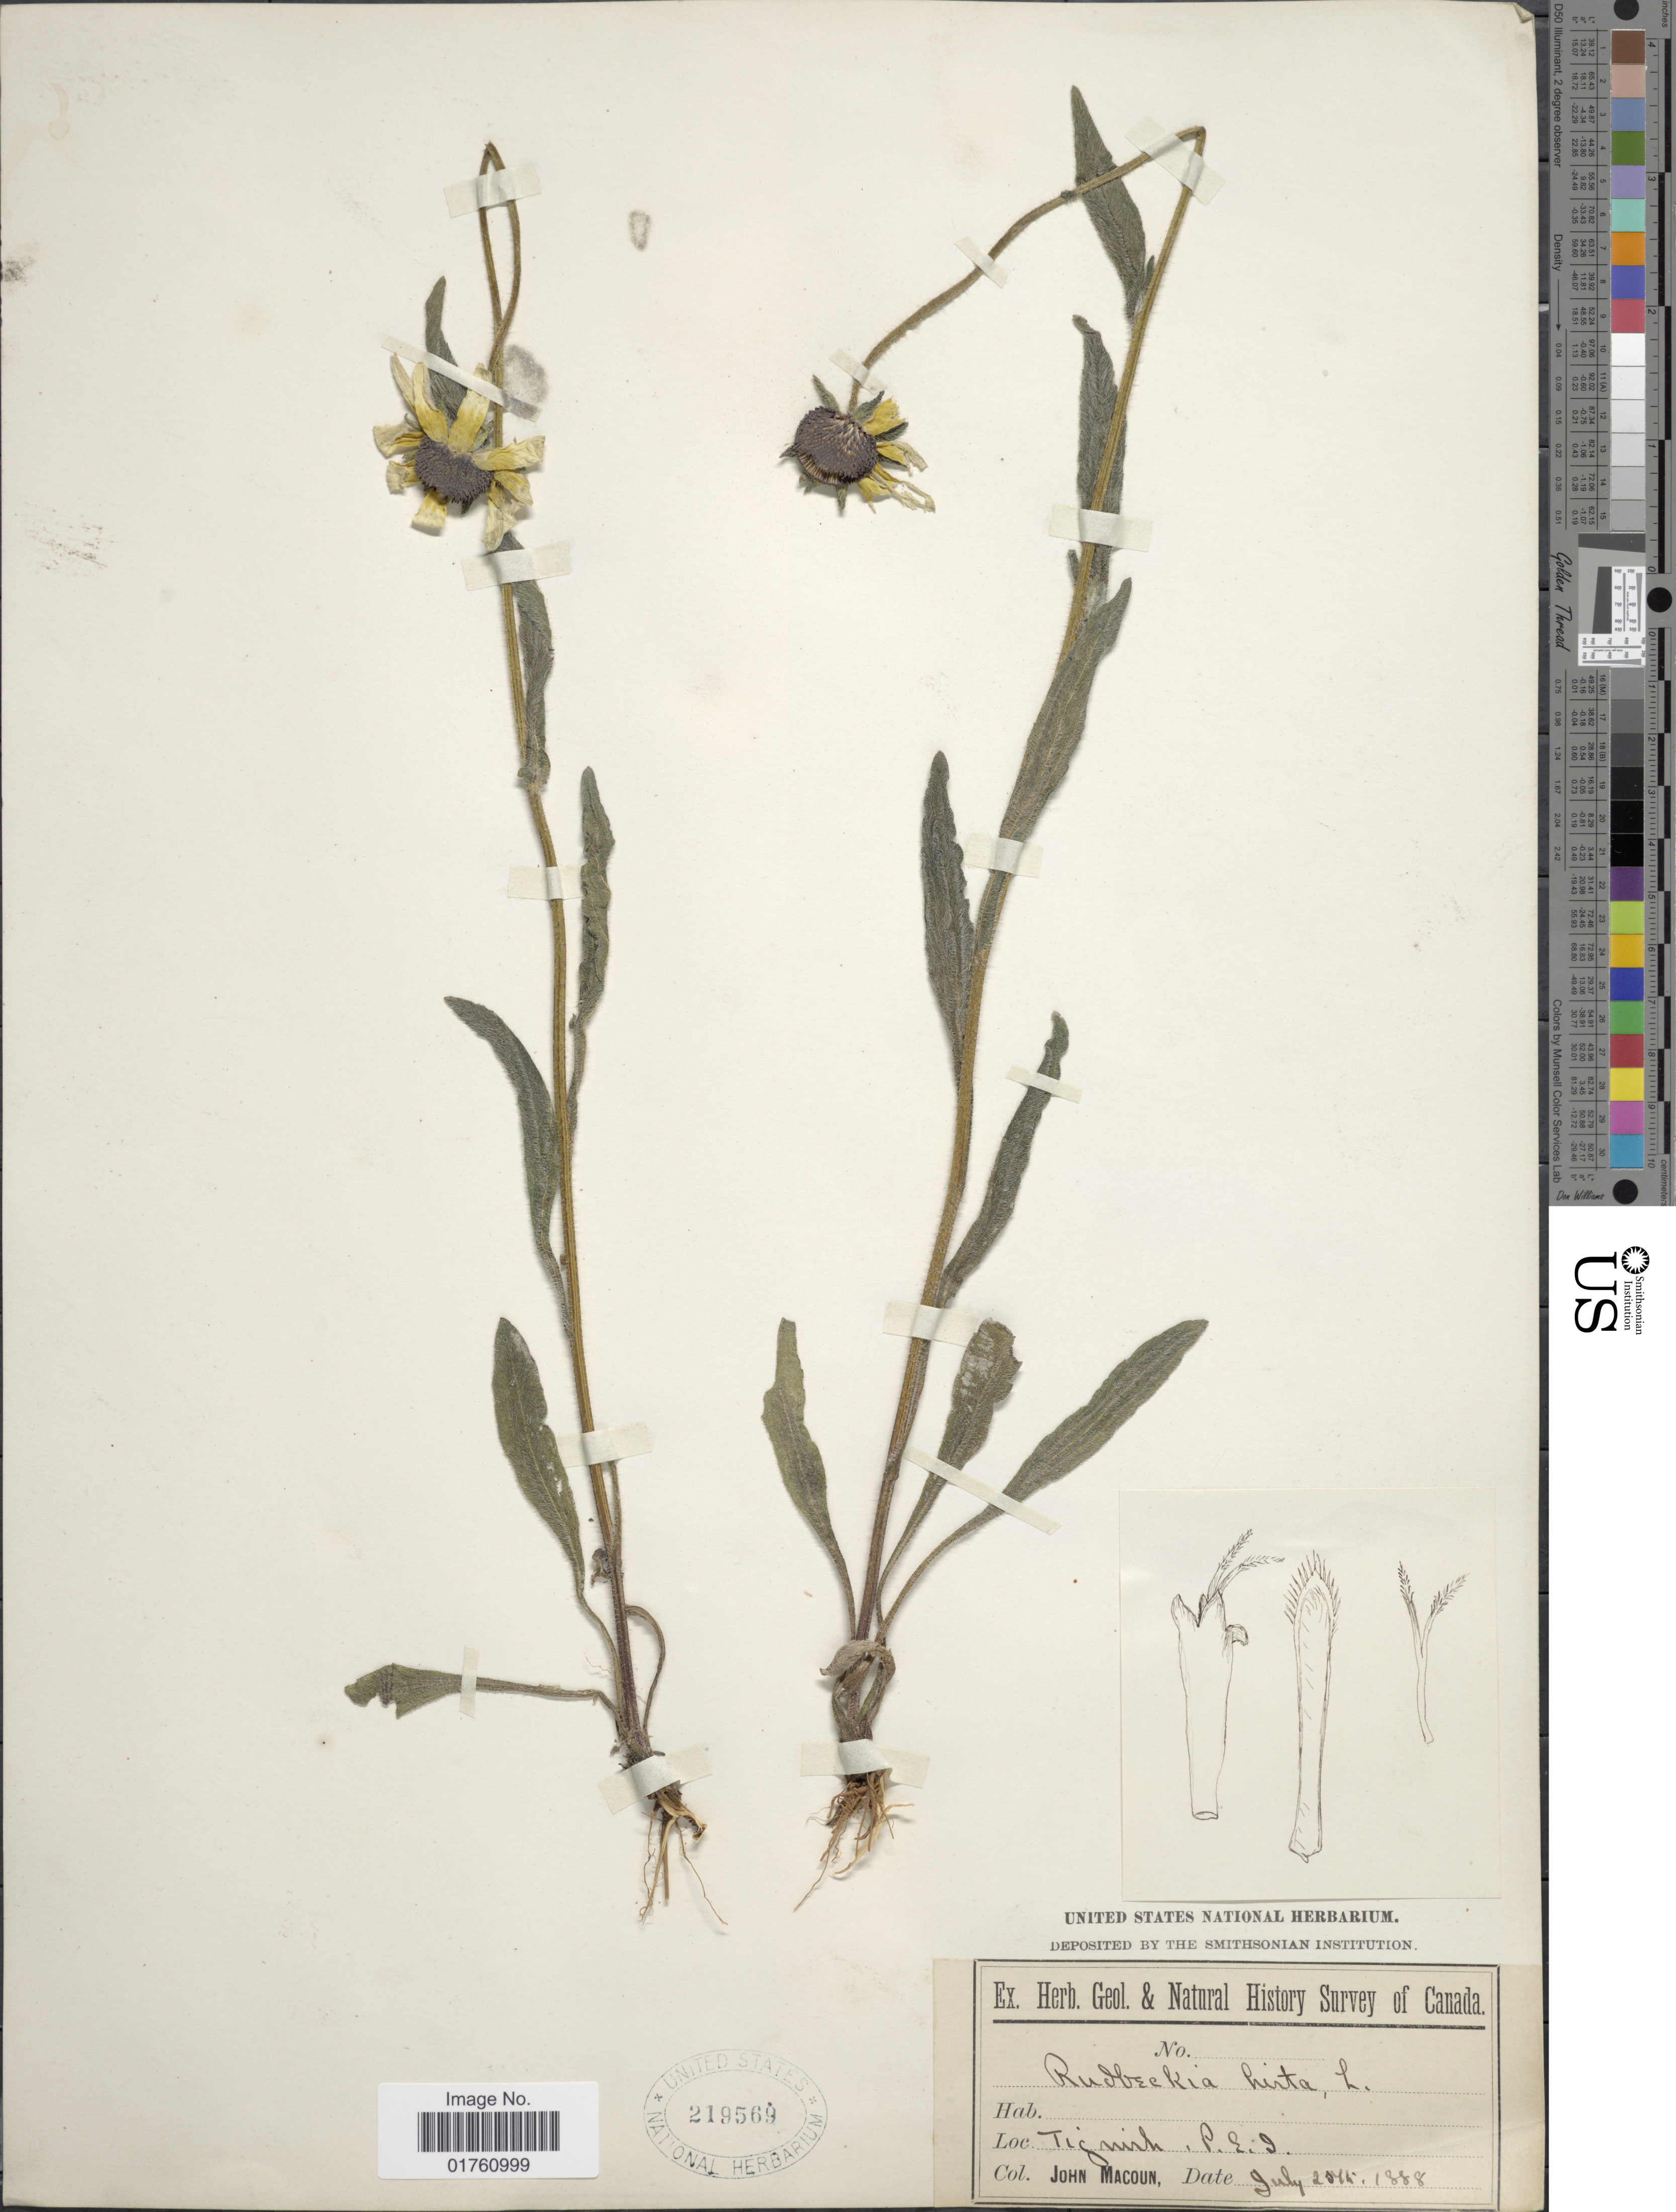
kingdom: Plantae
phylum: Tracheophyta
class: Magnoliopsida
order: Asterales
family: Asteraceae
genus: Rudbeckia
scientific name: Rudbeckia hirta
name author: L.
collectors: J. Macoun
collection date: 1888-07-25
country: Canada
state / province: Prince Edward Island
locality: Tignish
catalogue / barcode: US 219569